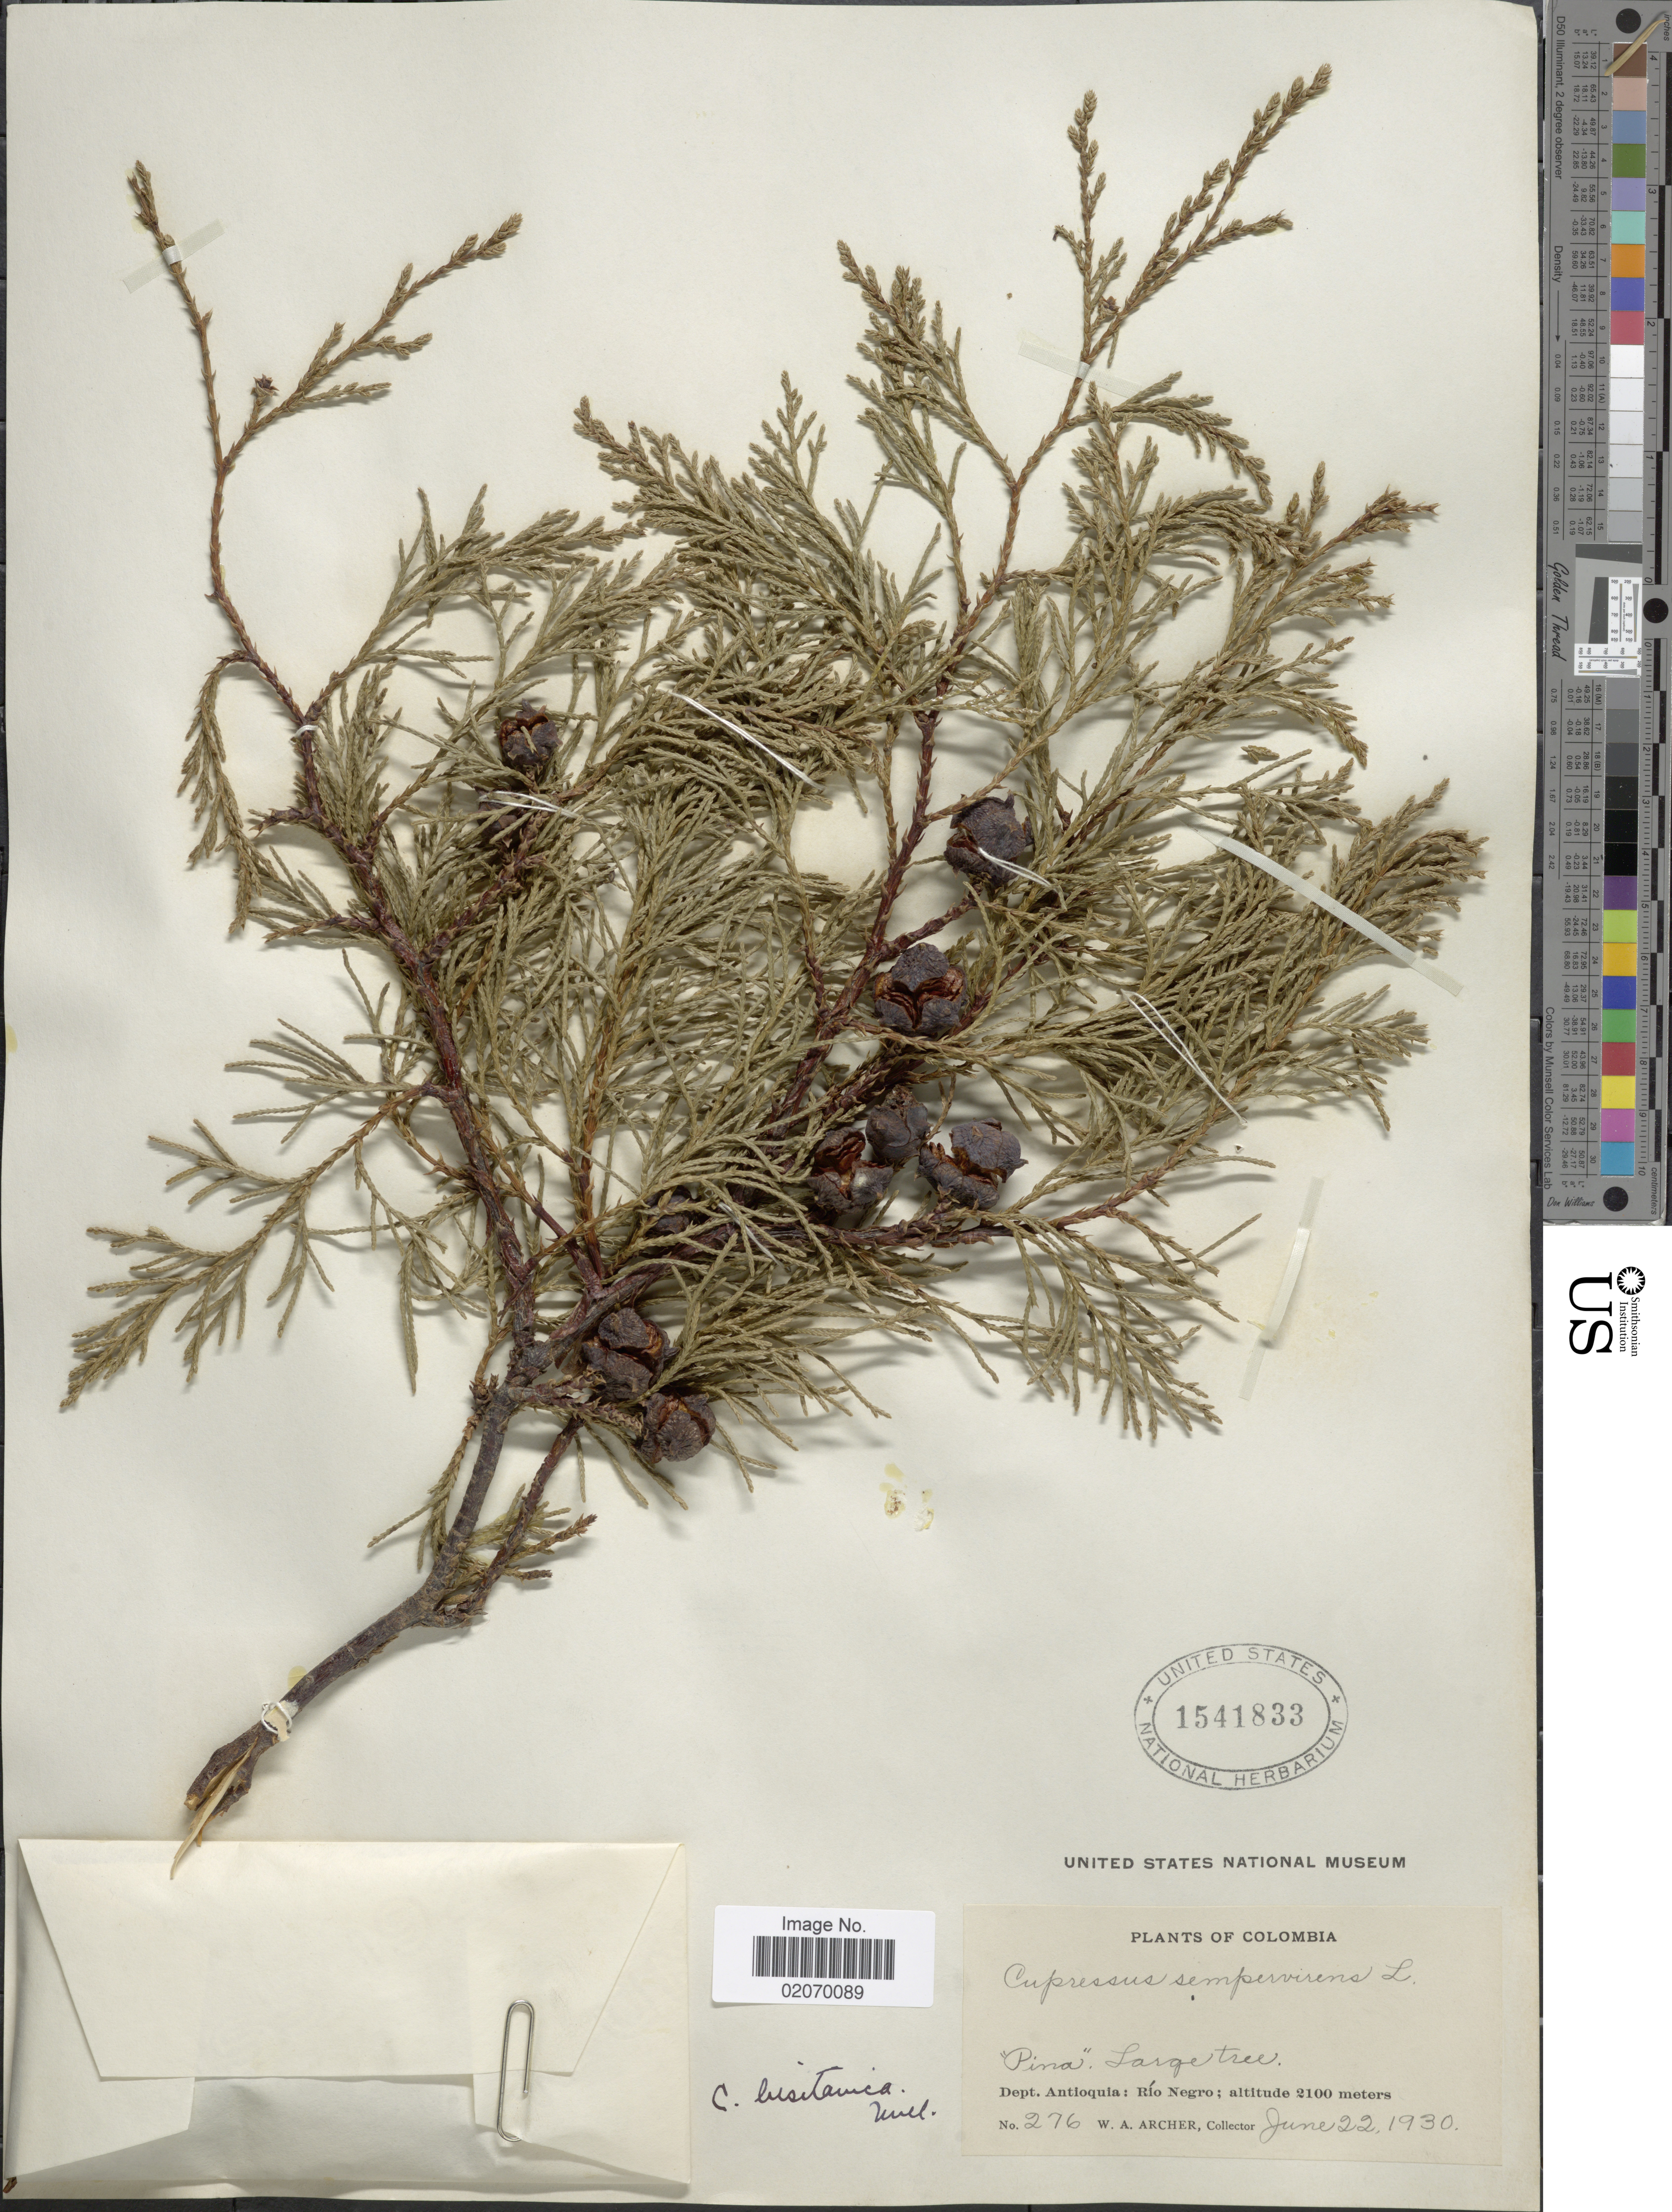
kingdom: Plantae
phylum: Tracheophyta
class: Pinopsida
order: Pinales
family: Cupressaceae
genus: Hesperocyparis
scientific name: Hesperocyparis lusitanica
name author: (Miller) Bartel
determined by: (US) Smithsonian Institution - National Museum of Natural History - Department of Botany (UNITED STATES)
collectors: W. A. Archer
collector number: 276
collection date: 1930-06-22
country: Colombia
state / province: Antioquia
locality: Rio Negro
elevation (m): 2100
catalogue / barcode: US 1541833